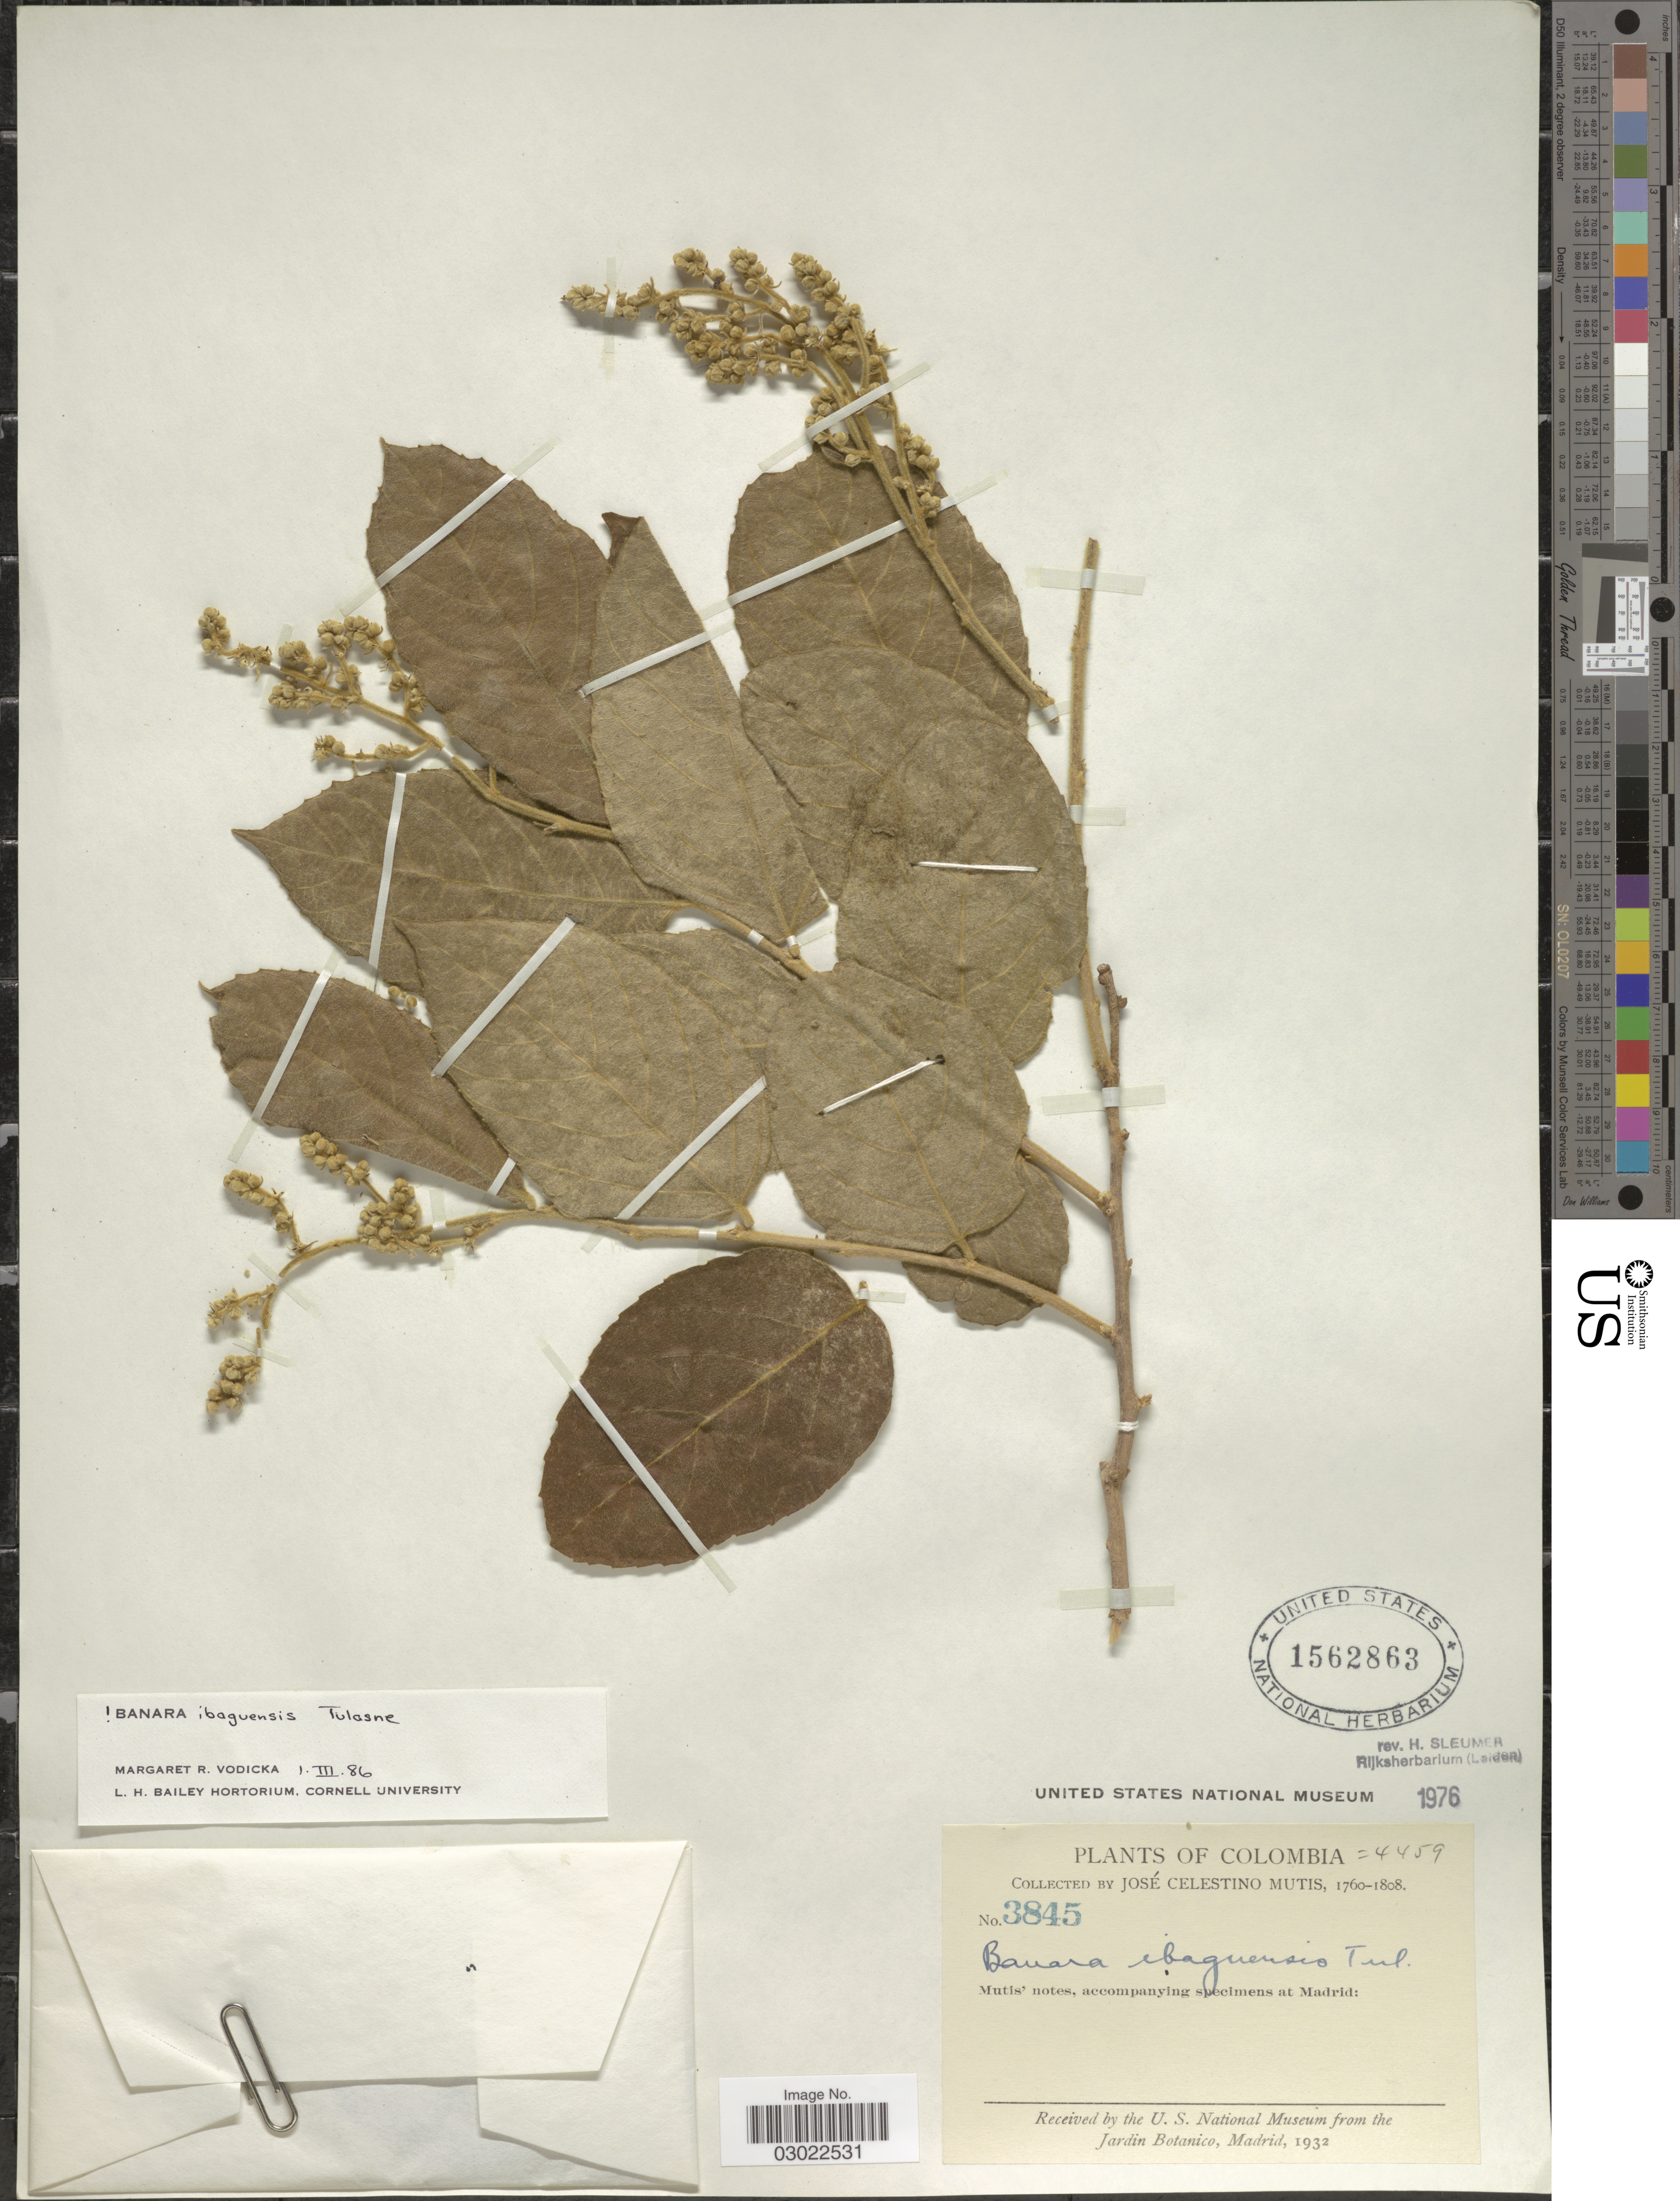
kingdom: Plantae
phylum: Tracheophyta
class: Magnoliopsida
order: Malpighiales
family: Salicaceae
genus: Banara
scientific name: Banara ibaguensis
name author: Tul.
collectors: J. C. B. Mutis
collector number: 3845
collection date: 1760/1808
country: Colombia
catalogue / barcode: US 1562863